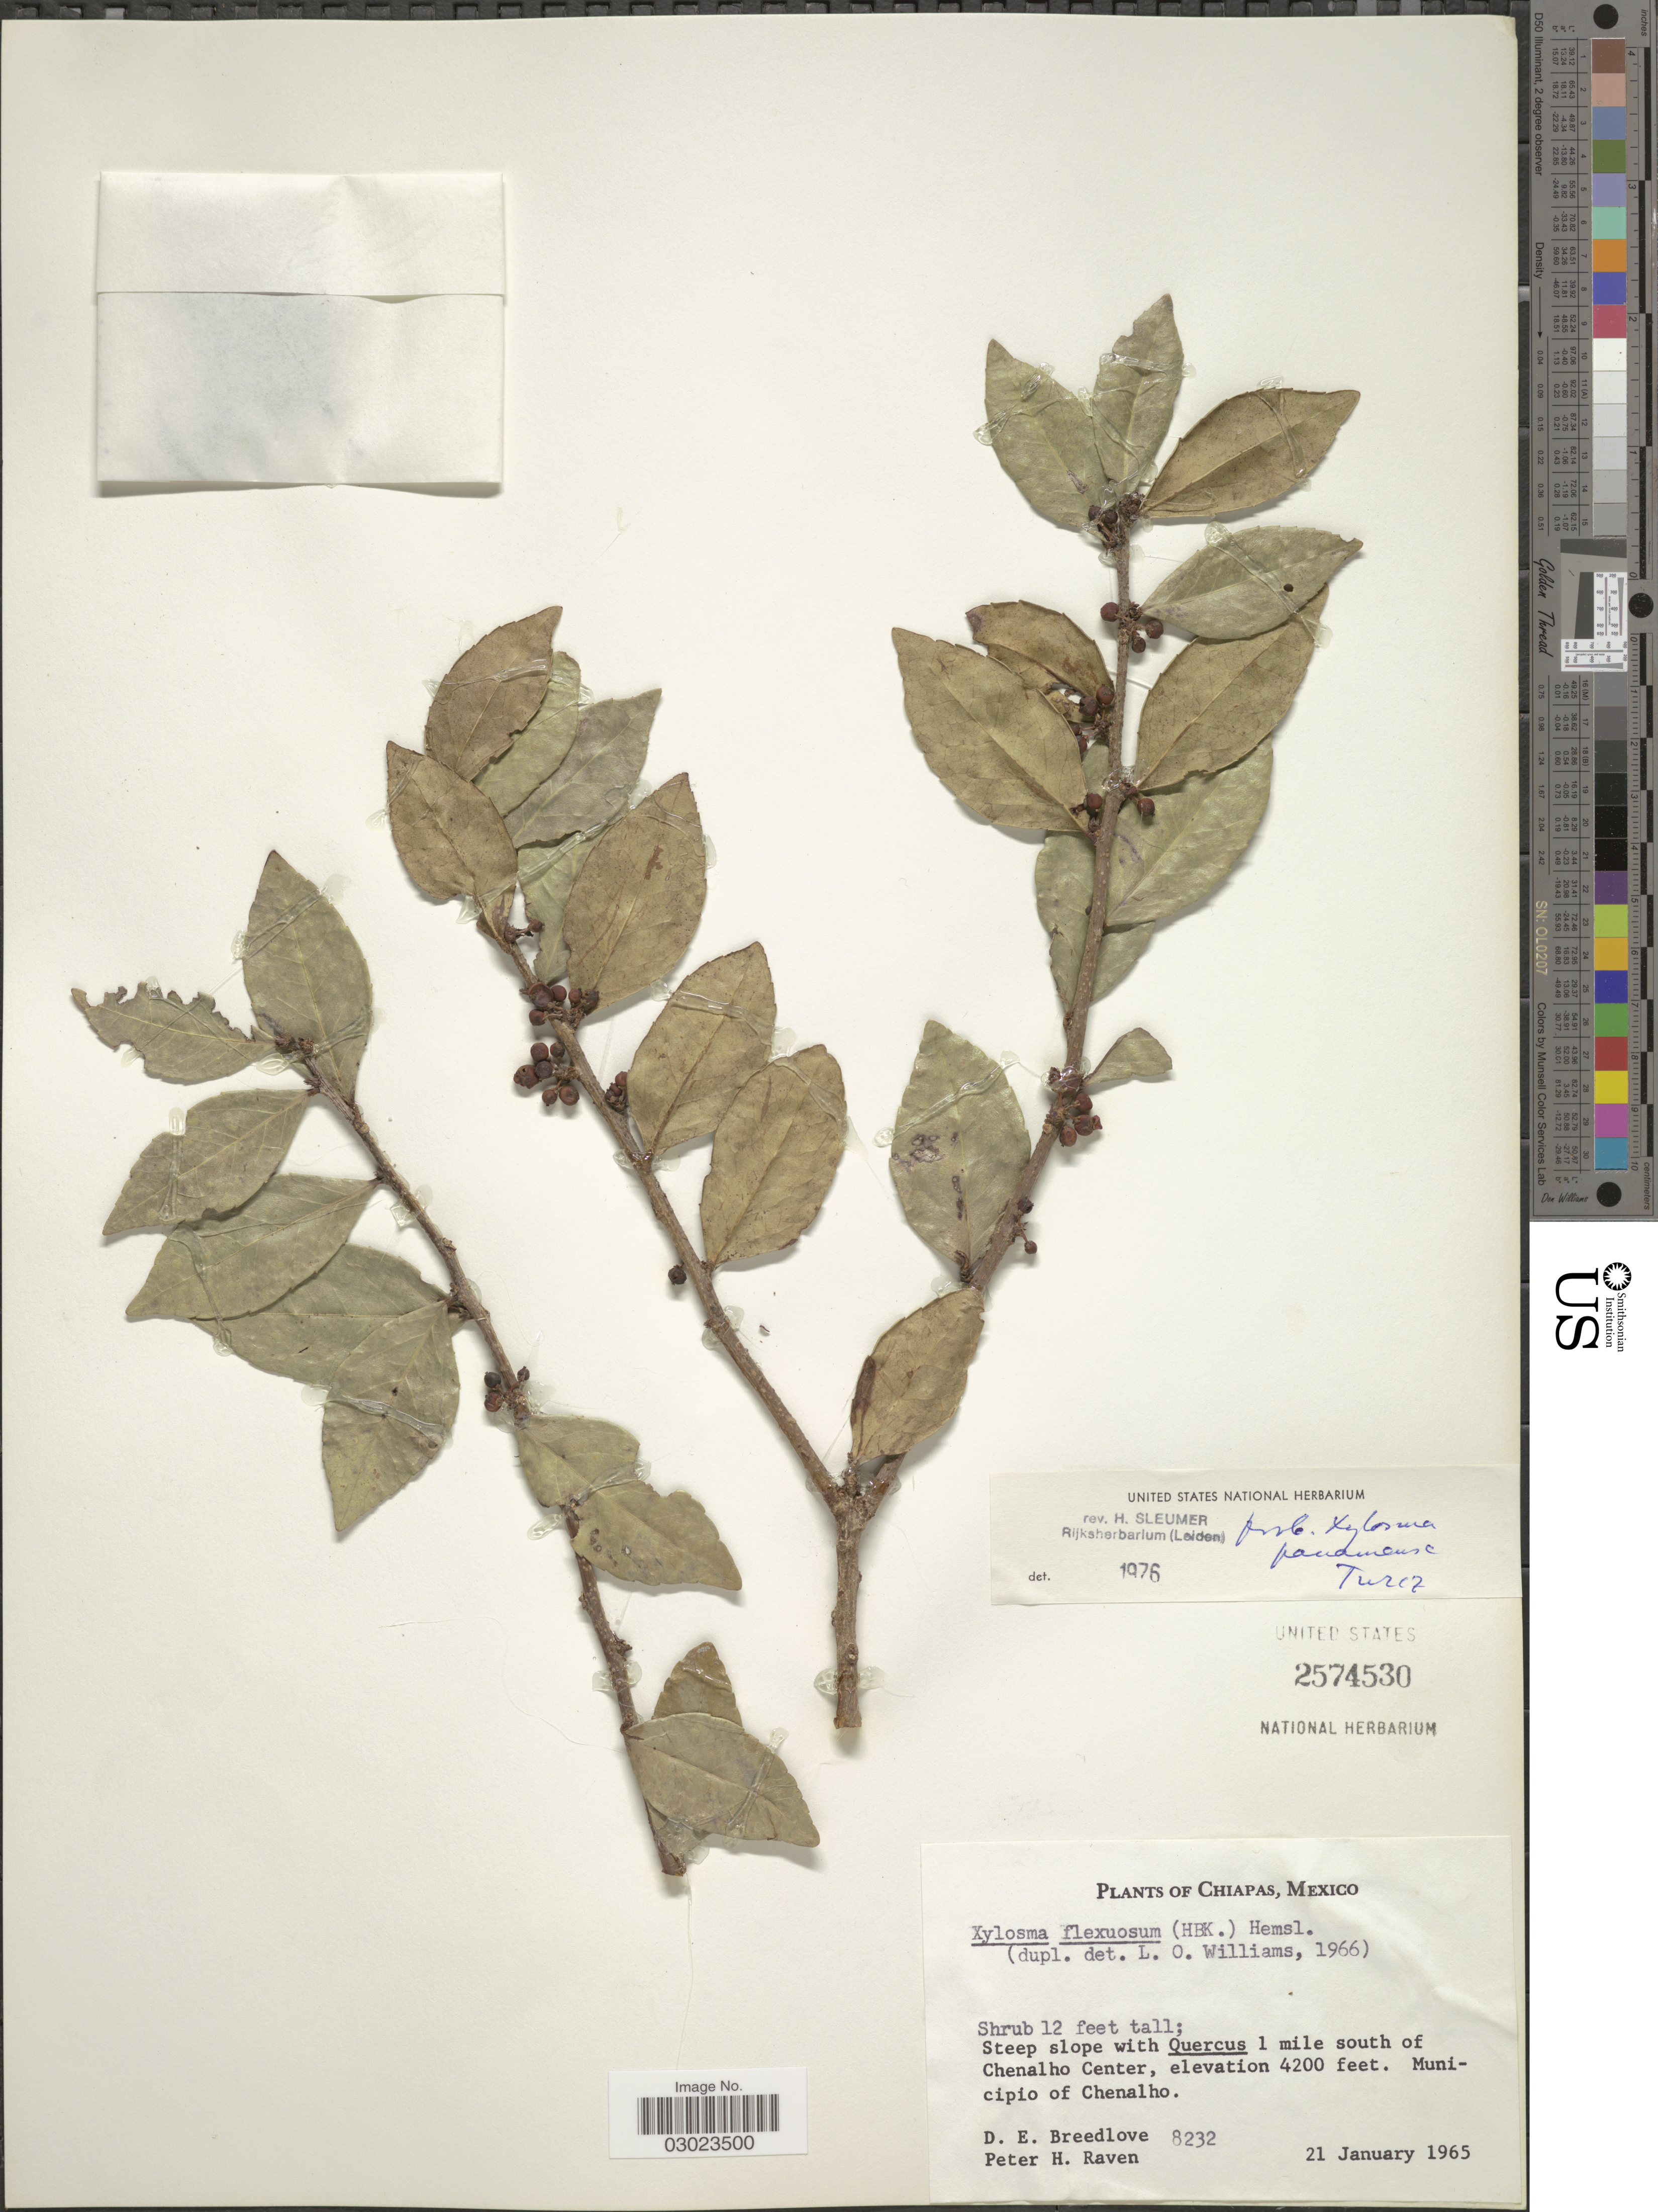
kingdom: Plantae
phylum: Tracheophyta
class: Magnoliopsida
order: Malpighiales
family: Salicaceae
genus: Xylosma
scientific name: Xylosma panamensis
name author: Turcz.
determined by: Sleumer, H. O.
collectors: D. E. Breedlove & P. Raven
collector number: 8232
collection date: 1965-01-21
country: Mexico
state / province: Chiapas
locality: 1 mile south of Chenalho Center, Municipio of Chenalho.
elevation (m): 1280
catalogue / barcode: US 2574530